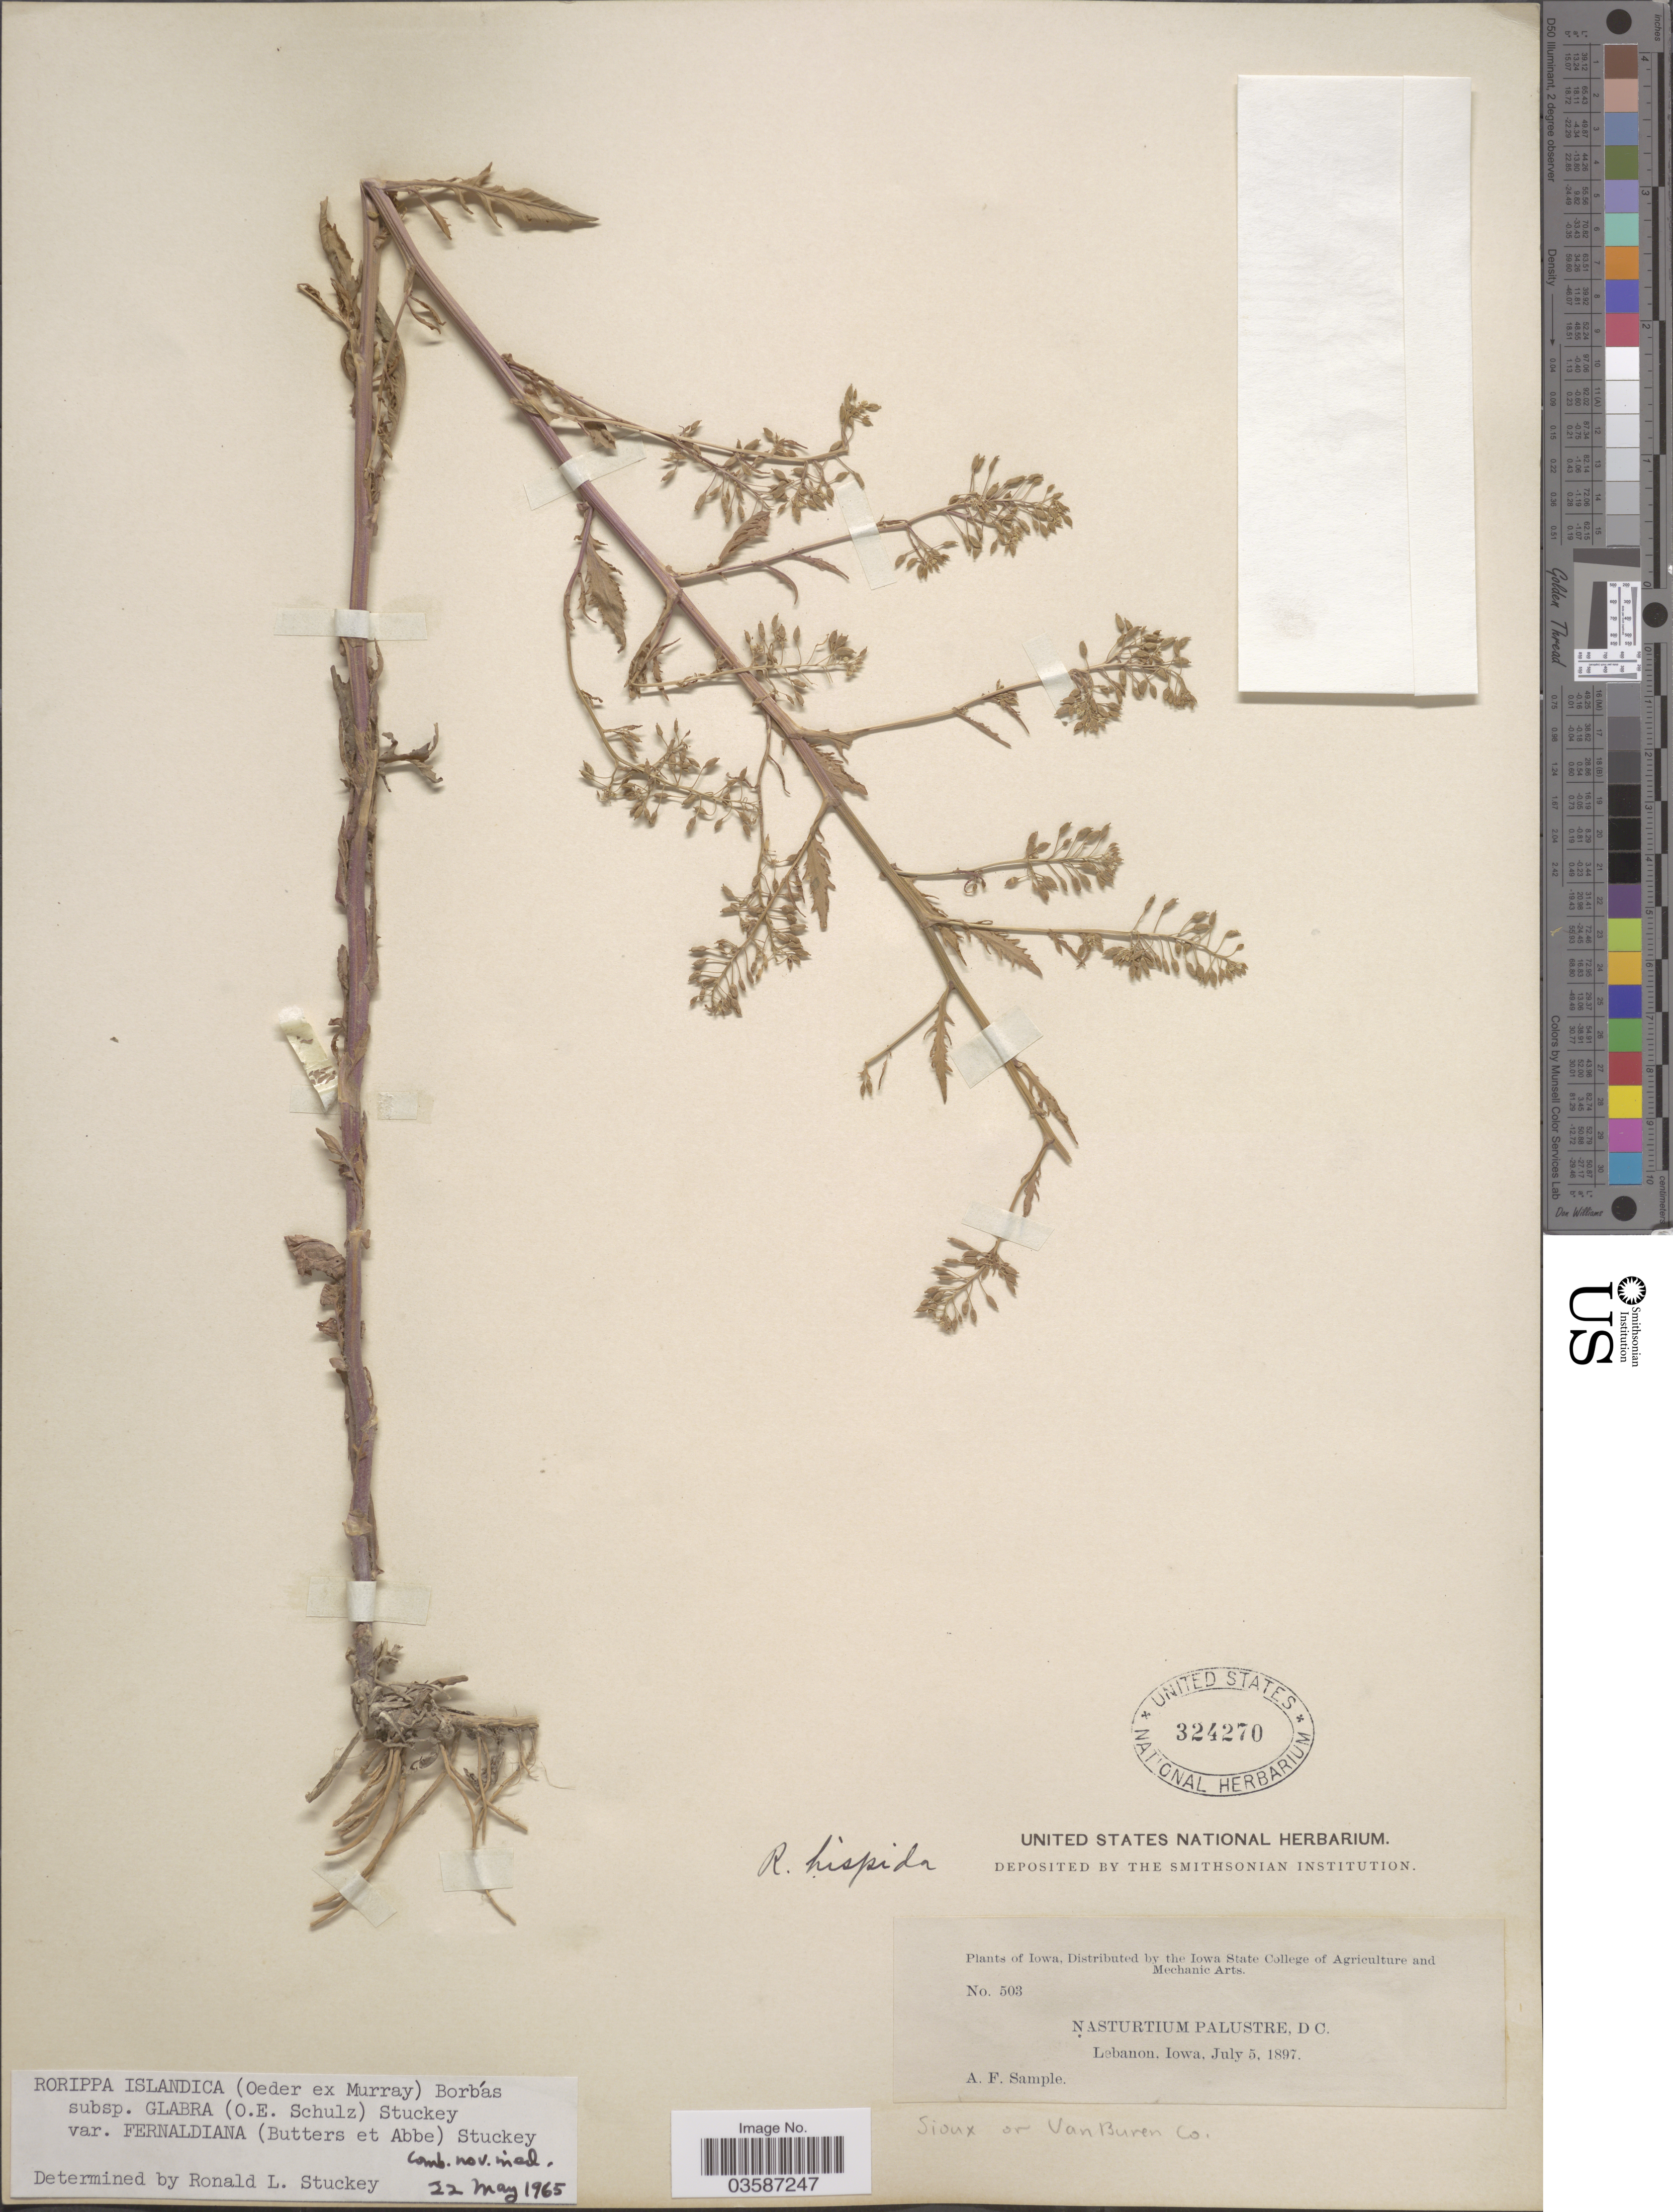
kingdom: Plantae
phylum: Tracheophyta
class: Magnoliopsida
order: Brassicales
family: Brassicaceae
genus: Rorippa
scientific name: Rorippa islandica var. fernaldiana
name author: Butters & Abbe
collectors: A. Sample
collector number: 503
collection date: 1897-07-05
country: United States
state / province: Iowa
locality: Lebanon, Sioux or Van Buren Co.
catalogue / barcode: US 324270